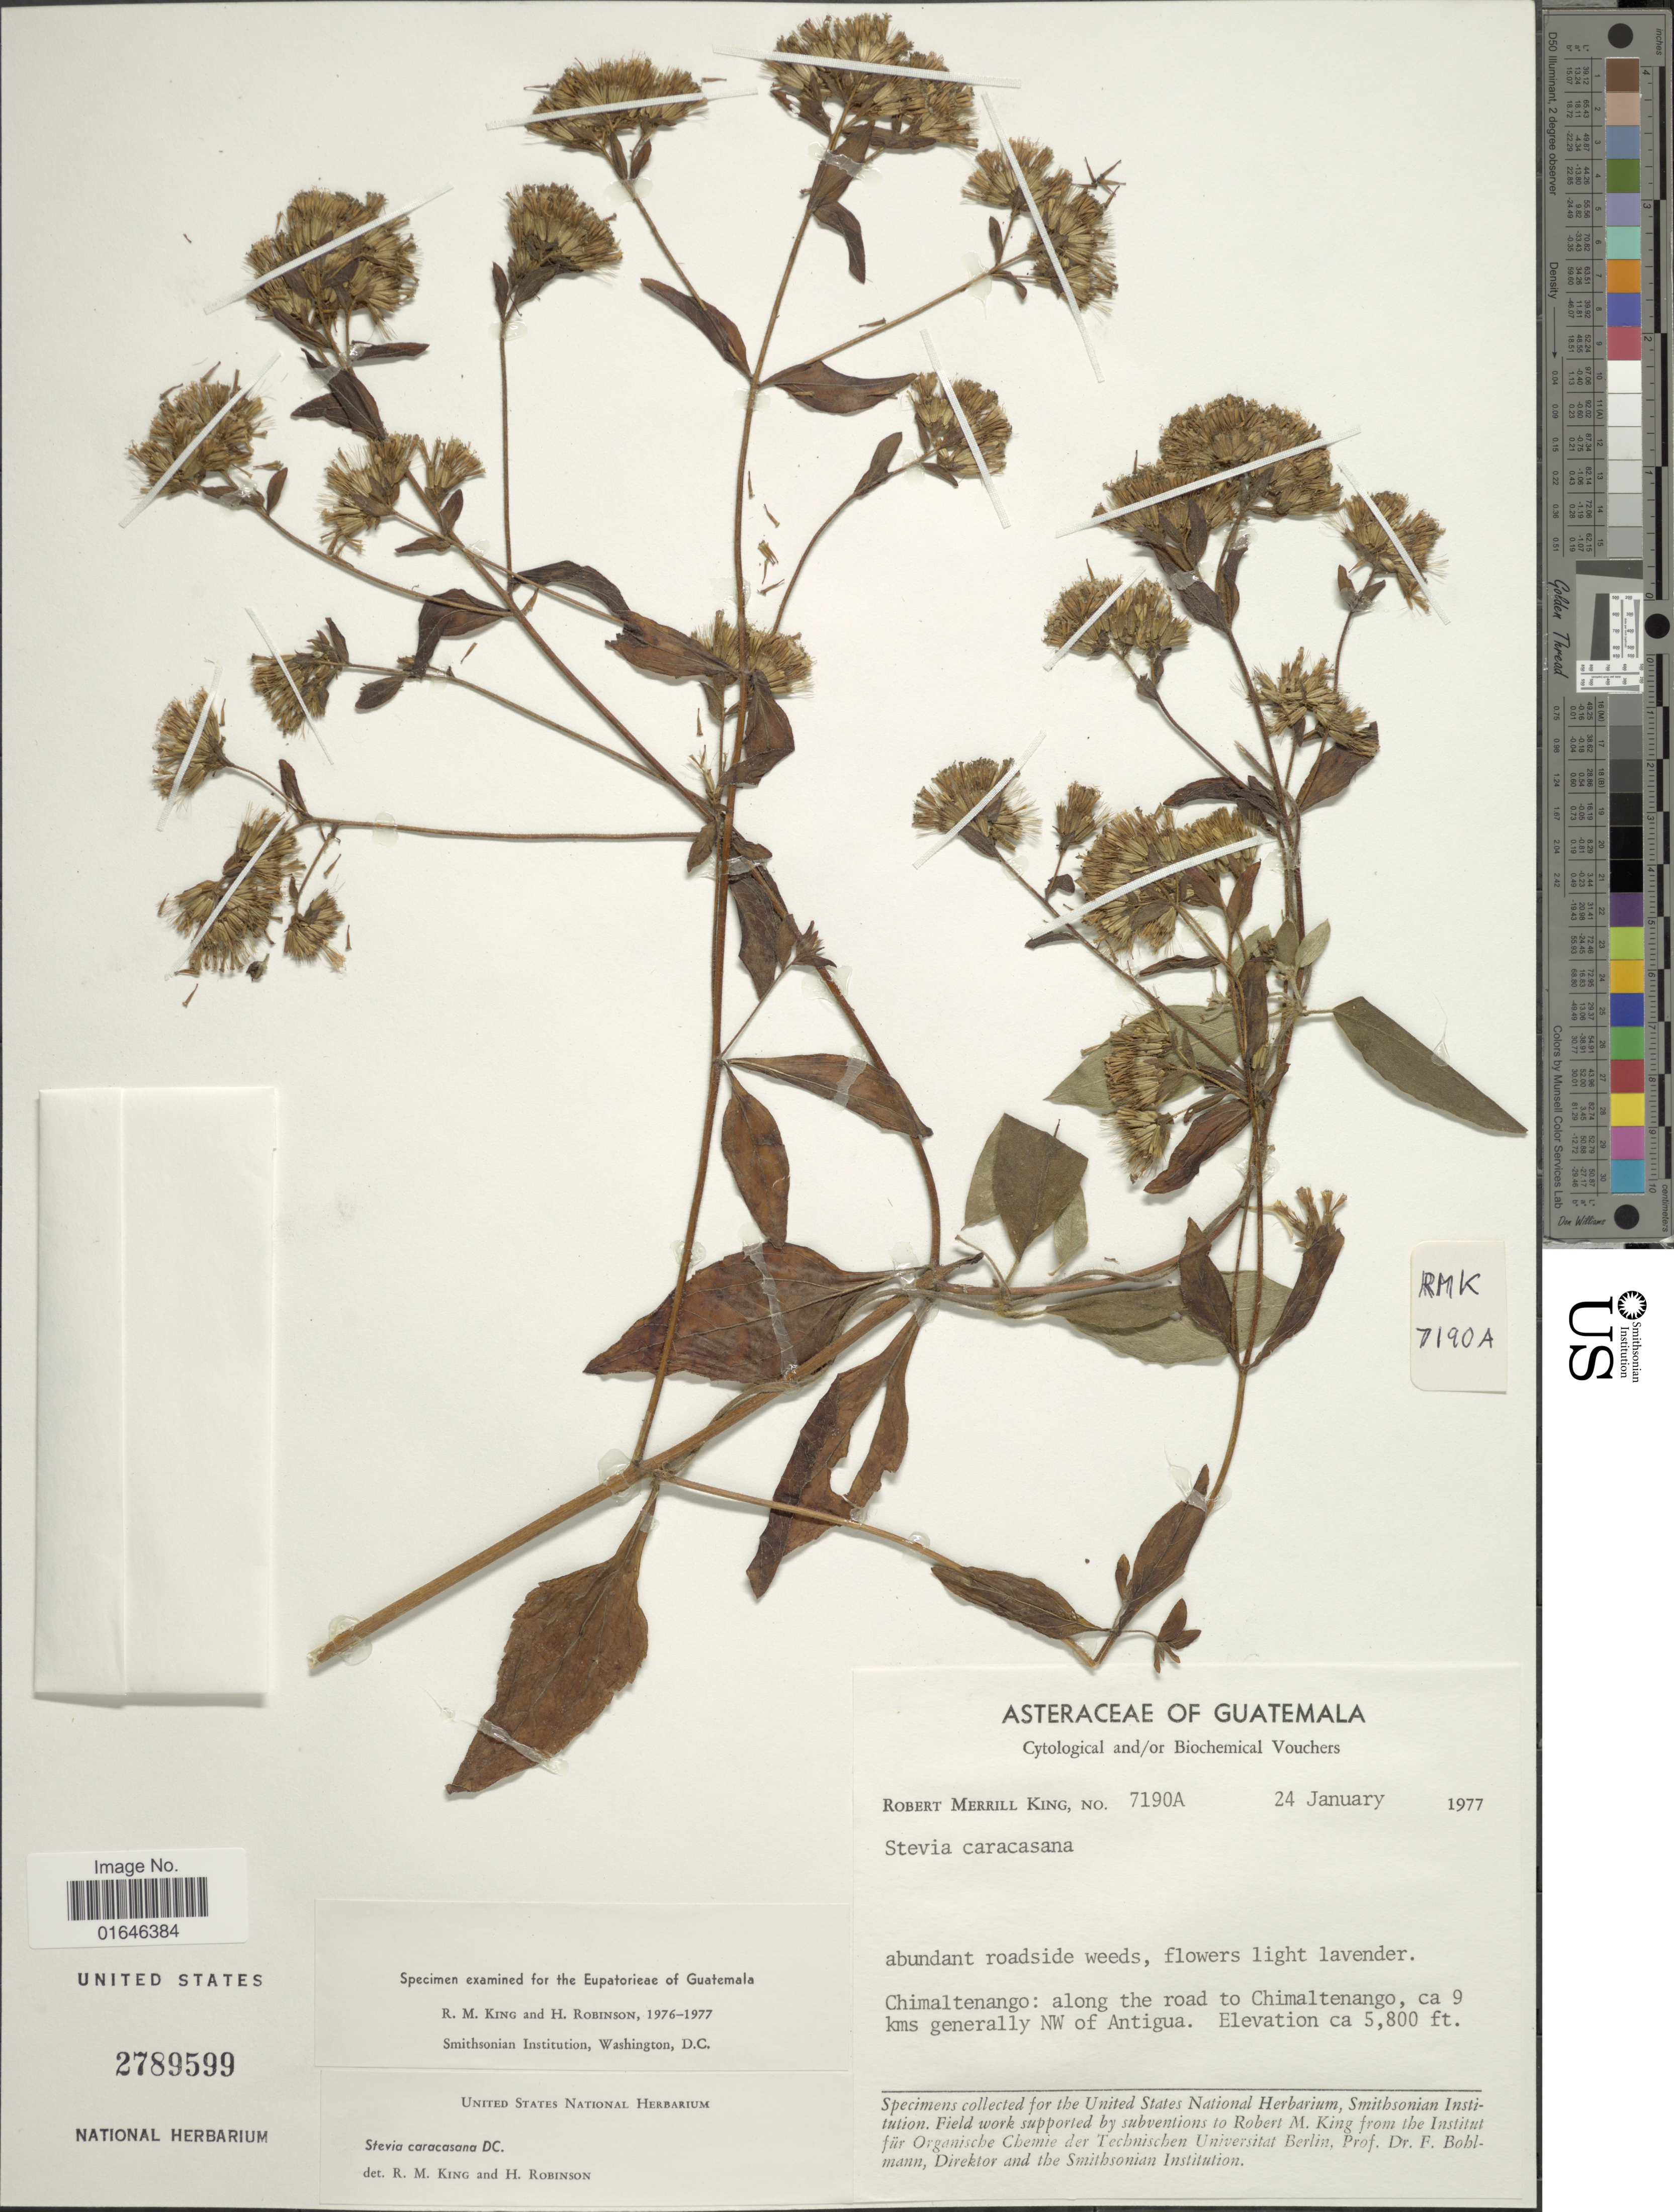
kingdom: Plantae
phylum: Tracheophyta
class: Magnoliopsida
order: Asterales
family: Asteraceae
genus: Stevia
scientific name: Stevia caracasana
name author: DC.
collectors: R. M. King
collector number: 7190A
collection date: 1977-01-24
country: Guatemala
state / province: Chimaltenango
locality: Along the road to Chimaltenango, ca. 9 kms generally NW of Antigua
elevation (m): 1768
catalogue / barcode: US 2789599